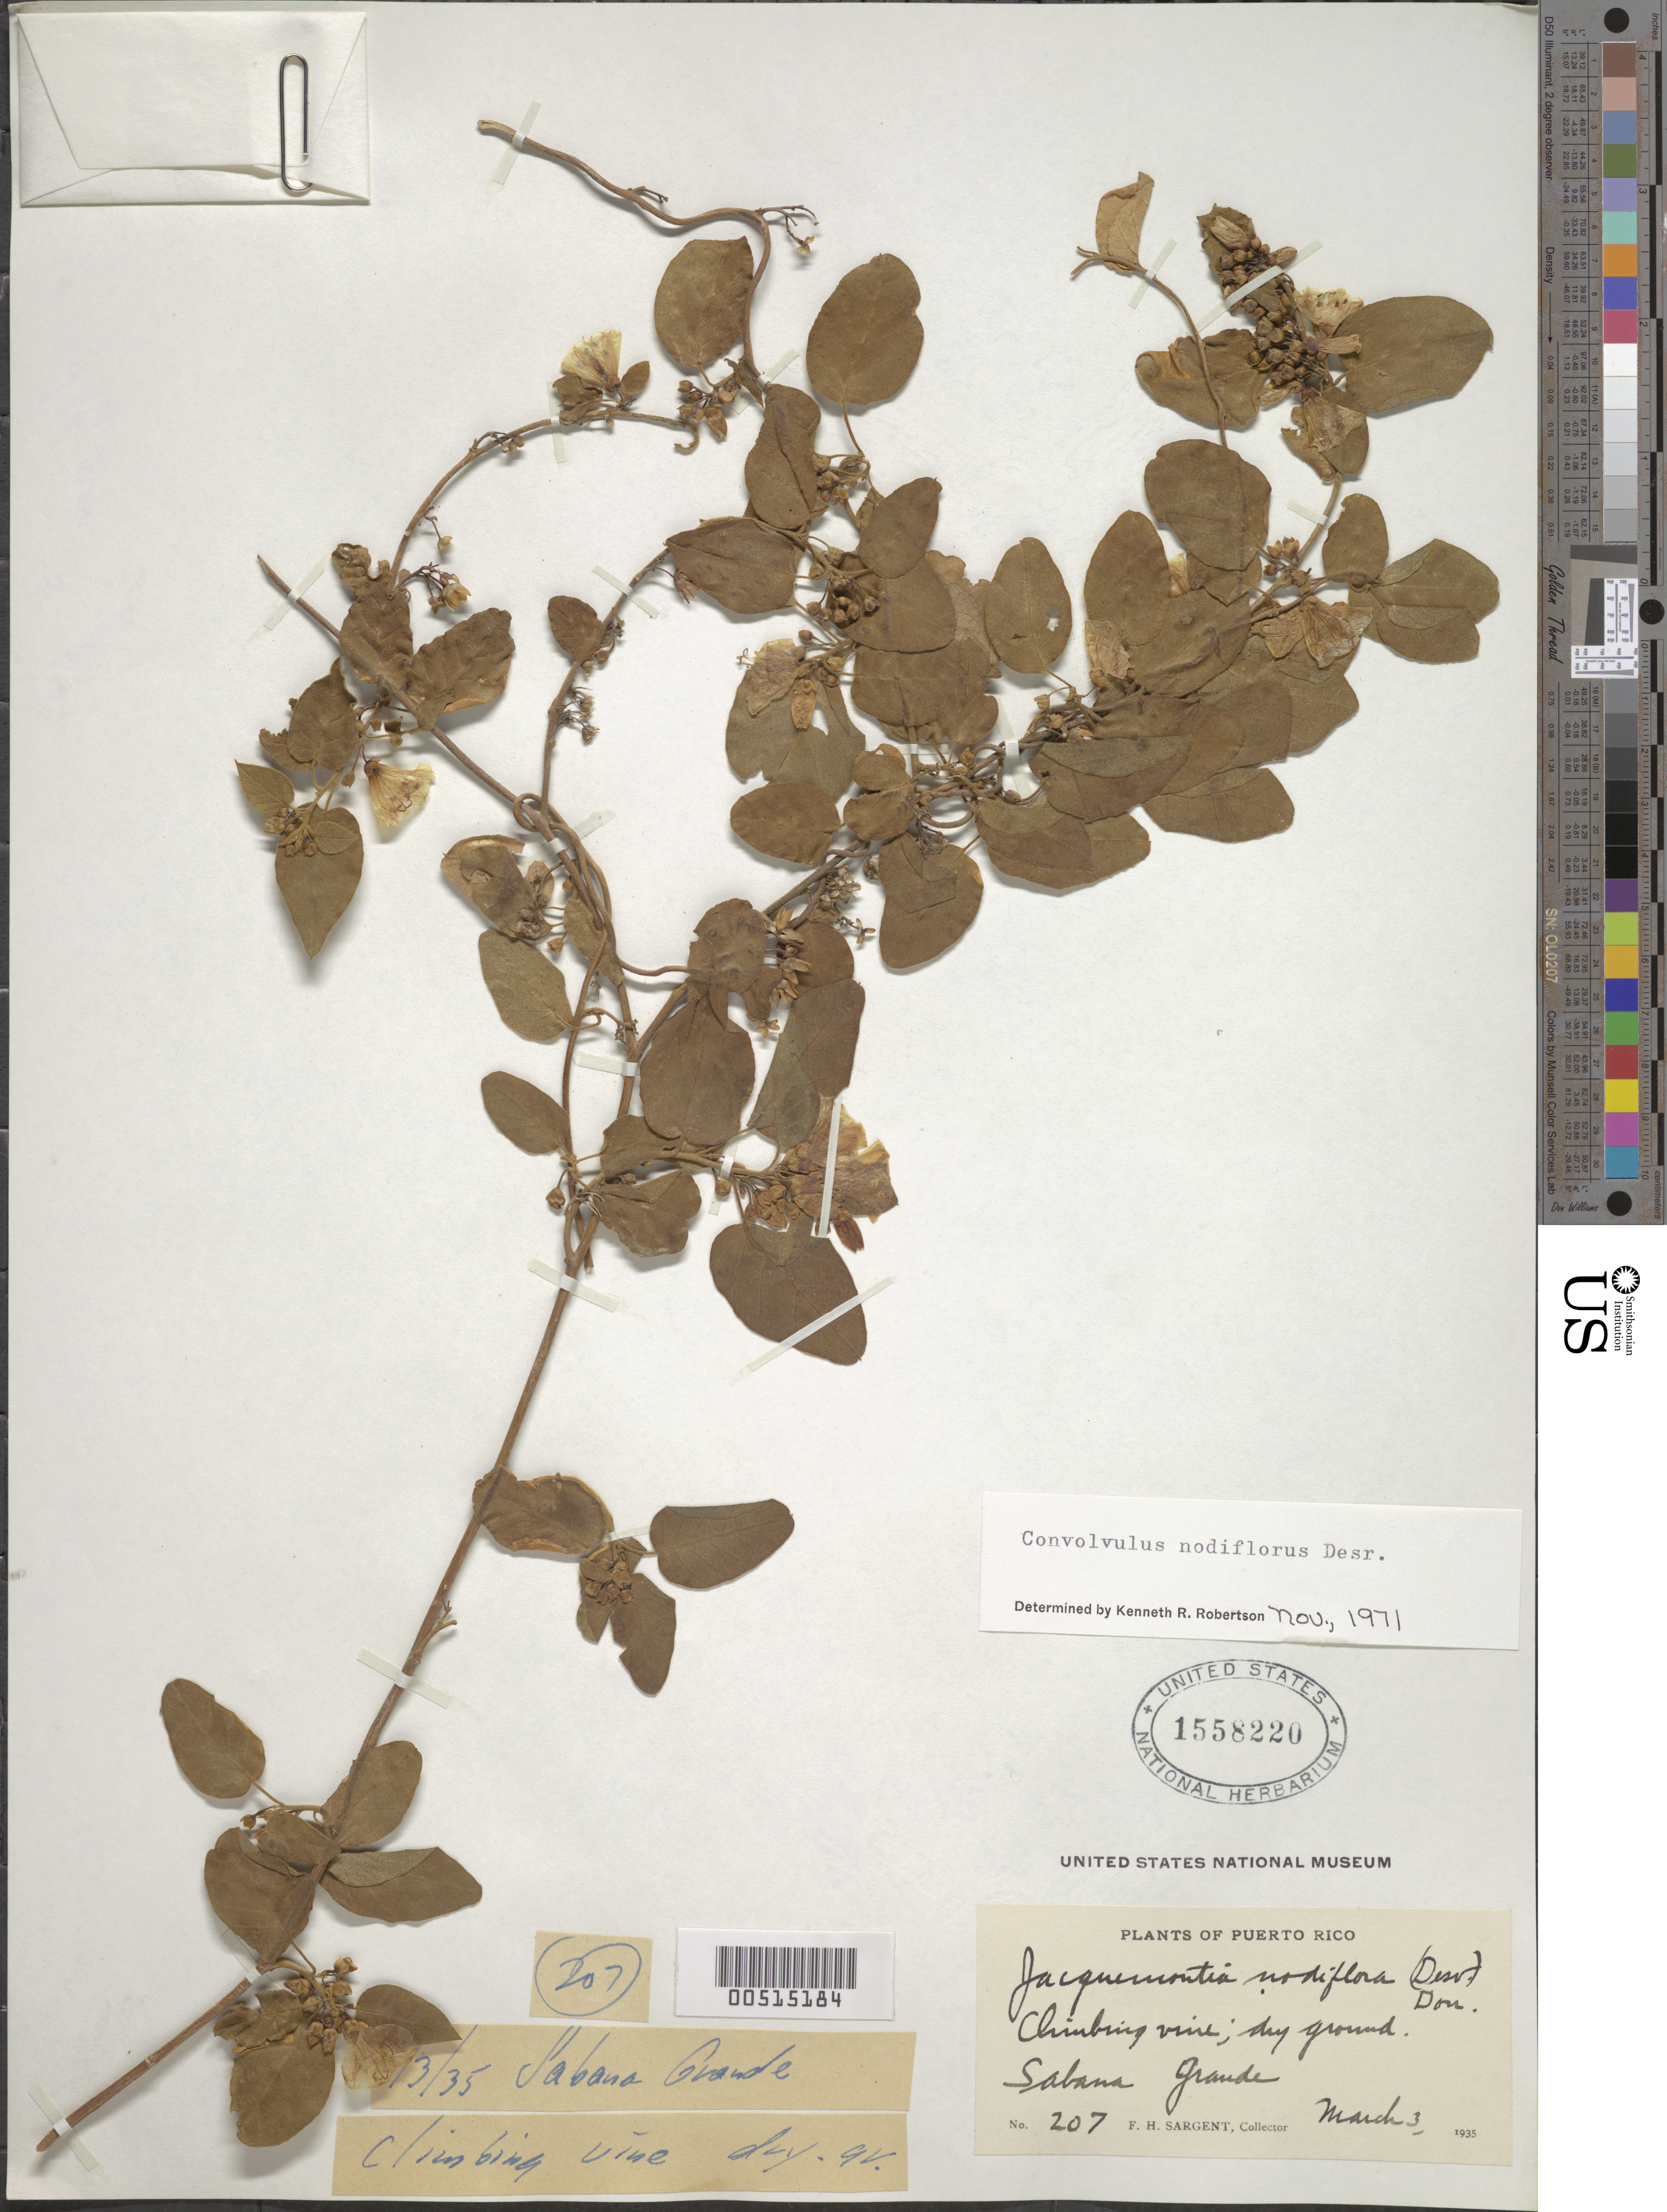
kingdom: Plantae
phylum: Tracheophyta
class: Magnoliopsida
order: Solanales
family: Convolvulaceae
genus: Convolvulus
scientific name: Convolvulus nodiflorus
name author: Desr.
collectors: F. H. Sargent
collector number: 207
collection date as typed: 03 Mar 1935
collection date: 1935-03-03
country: Puerto Rico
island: Greater Antilles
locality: Sabana Grande. Dry ground.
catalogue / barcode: US 1558220